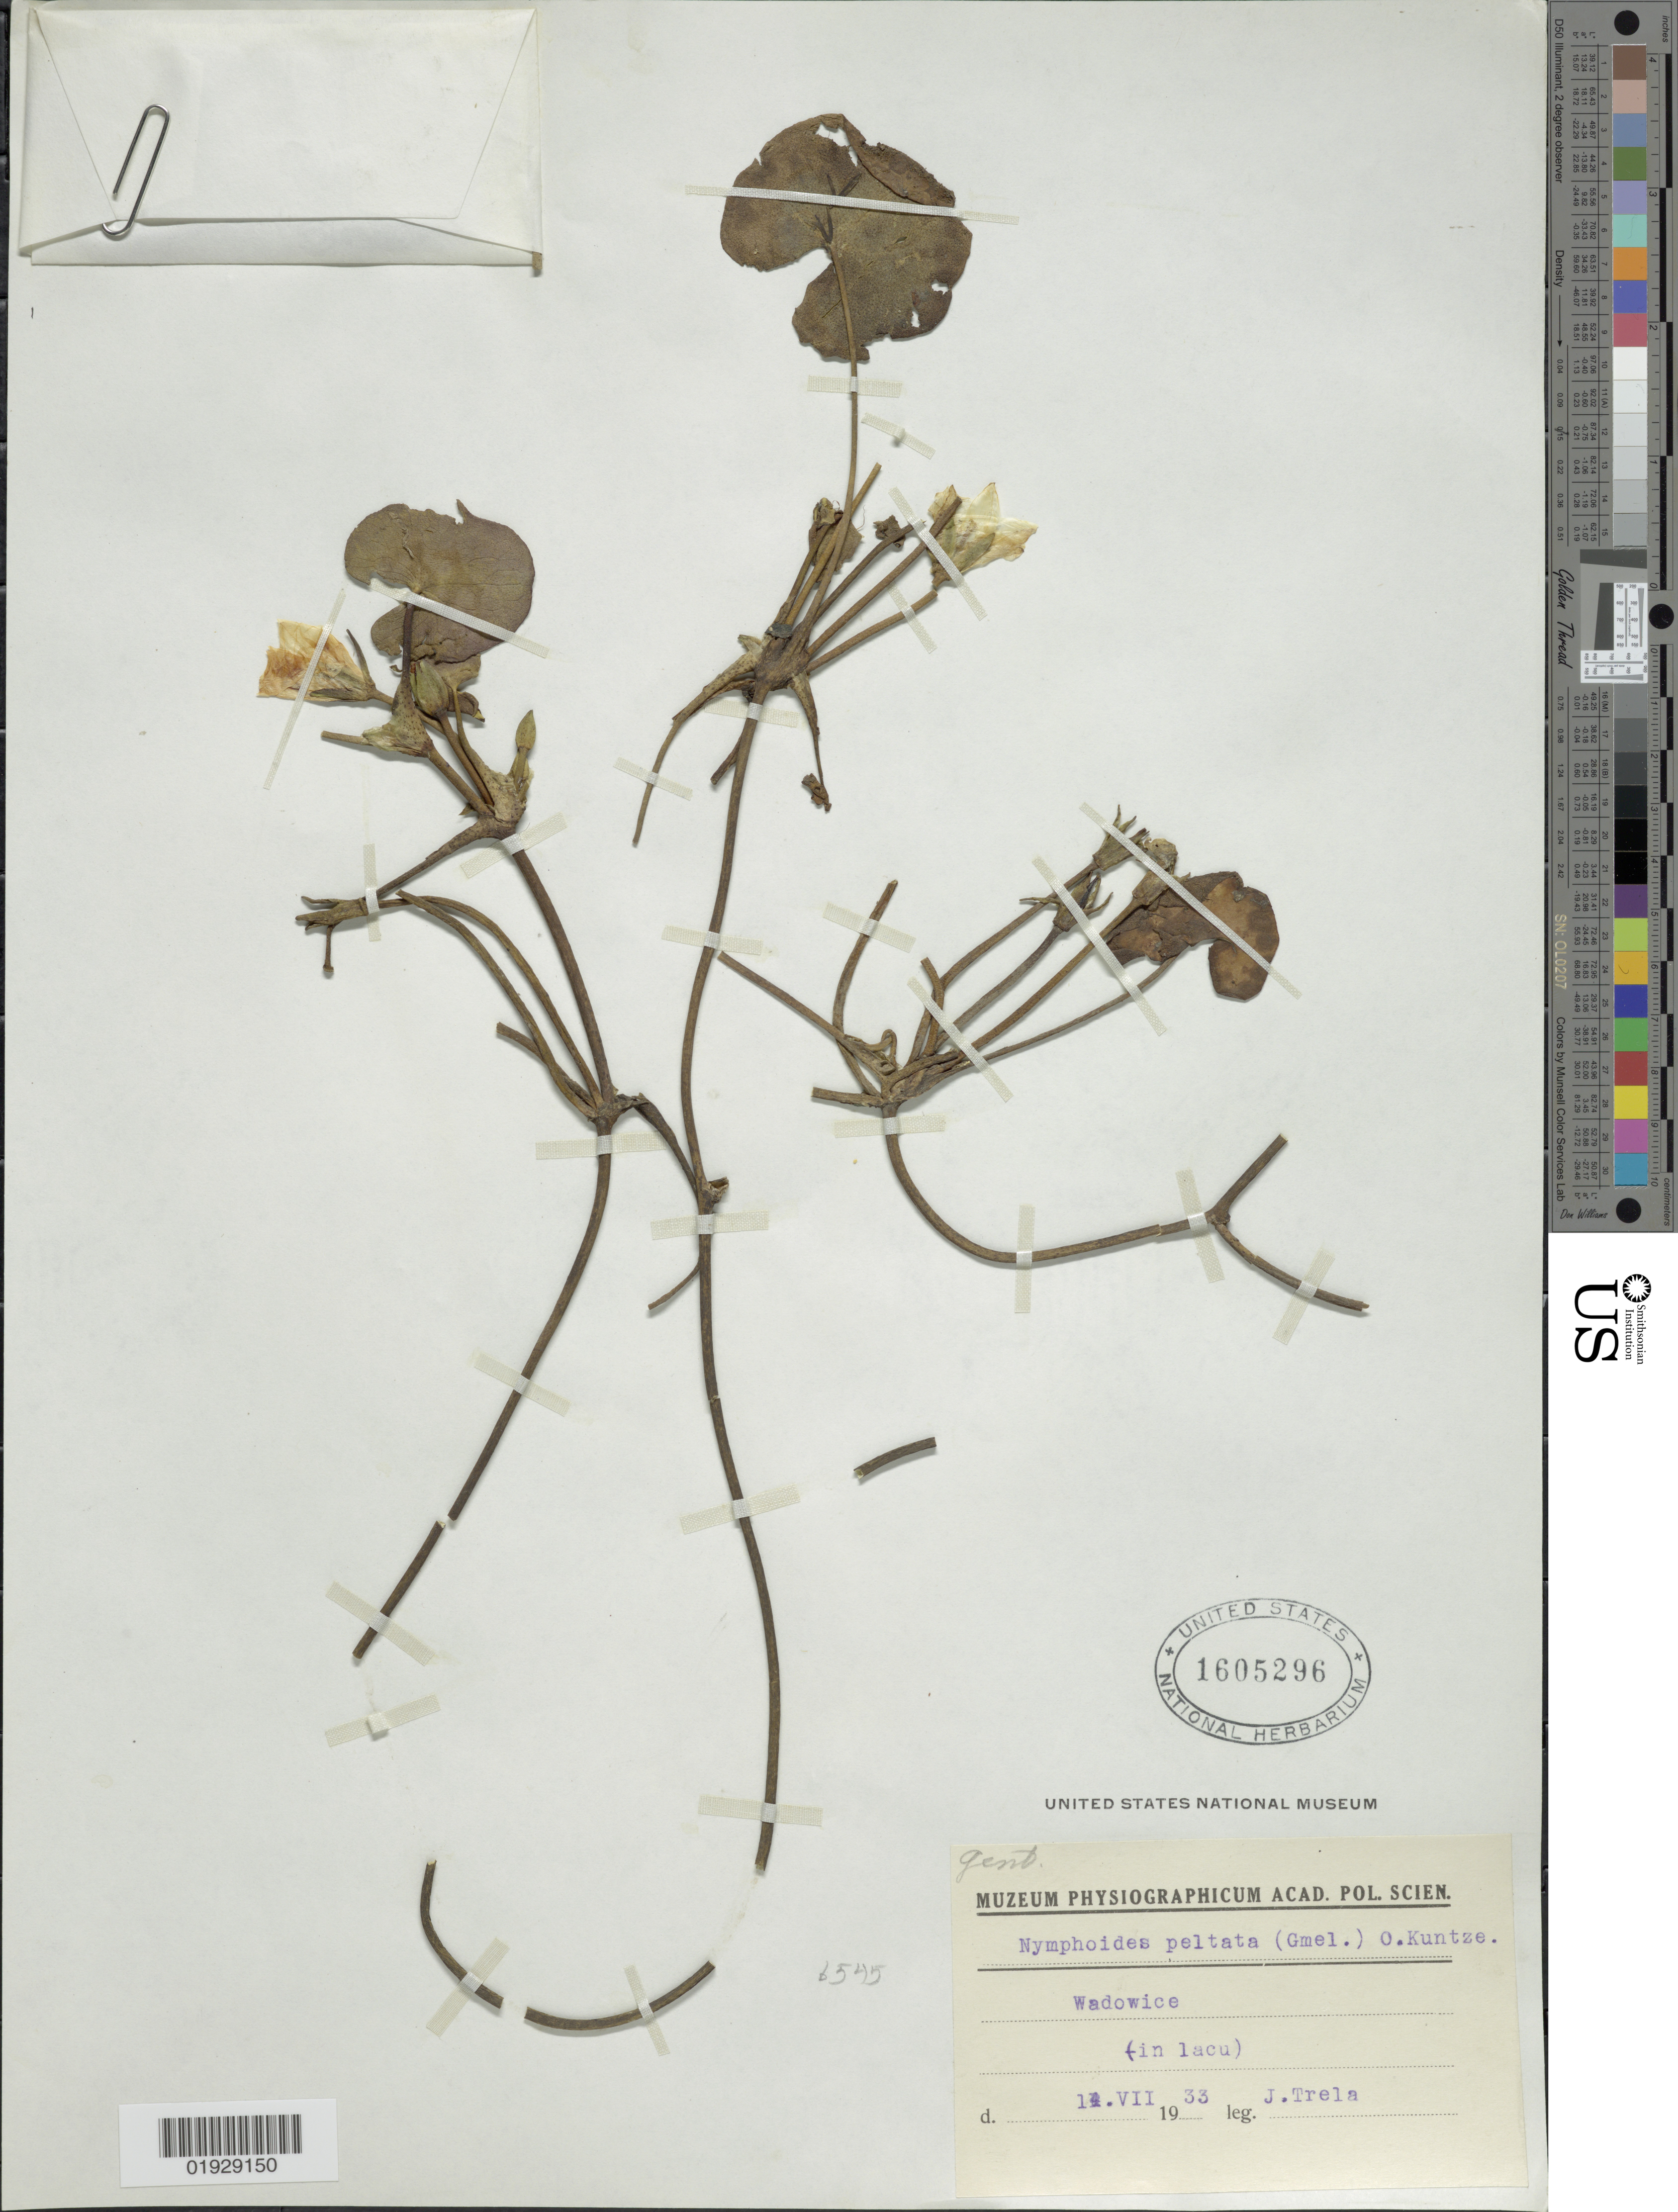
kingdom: Plantae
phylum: Tracheophyta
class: Magnoliopsida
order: Asterales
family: Menyanthaceae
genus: Nymphoides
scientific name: Nymphoides peltata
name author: (J.F. Gmel.) Britton & Rendle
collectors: J. Trela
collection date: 1933-07-14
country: Poland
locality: Wadowice (in lacu)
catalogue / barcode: US 1605296